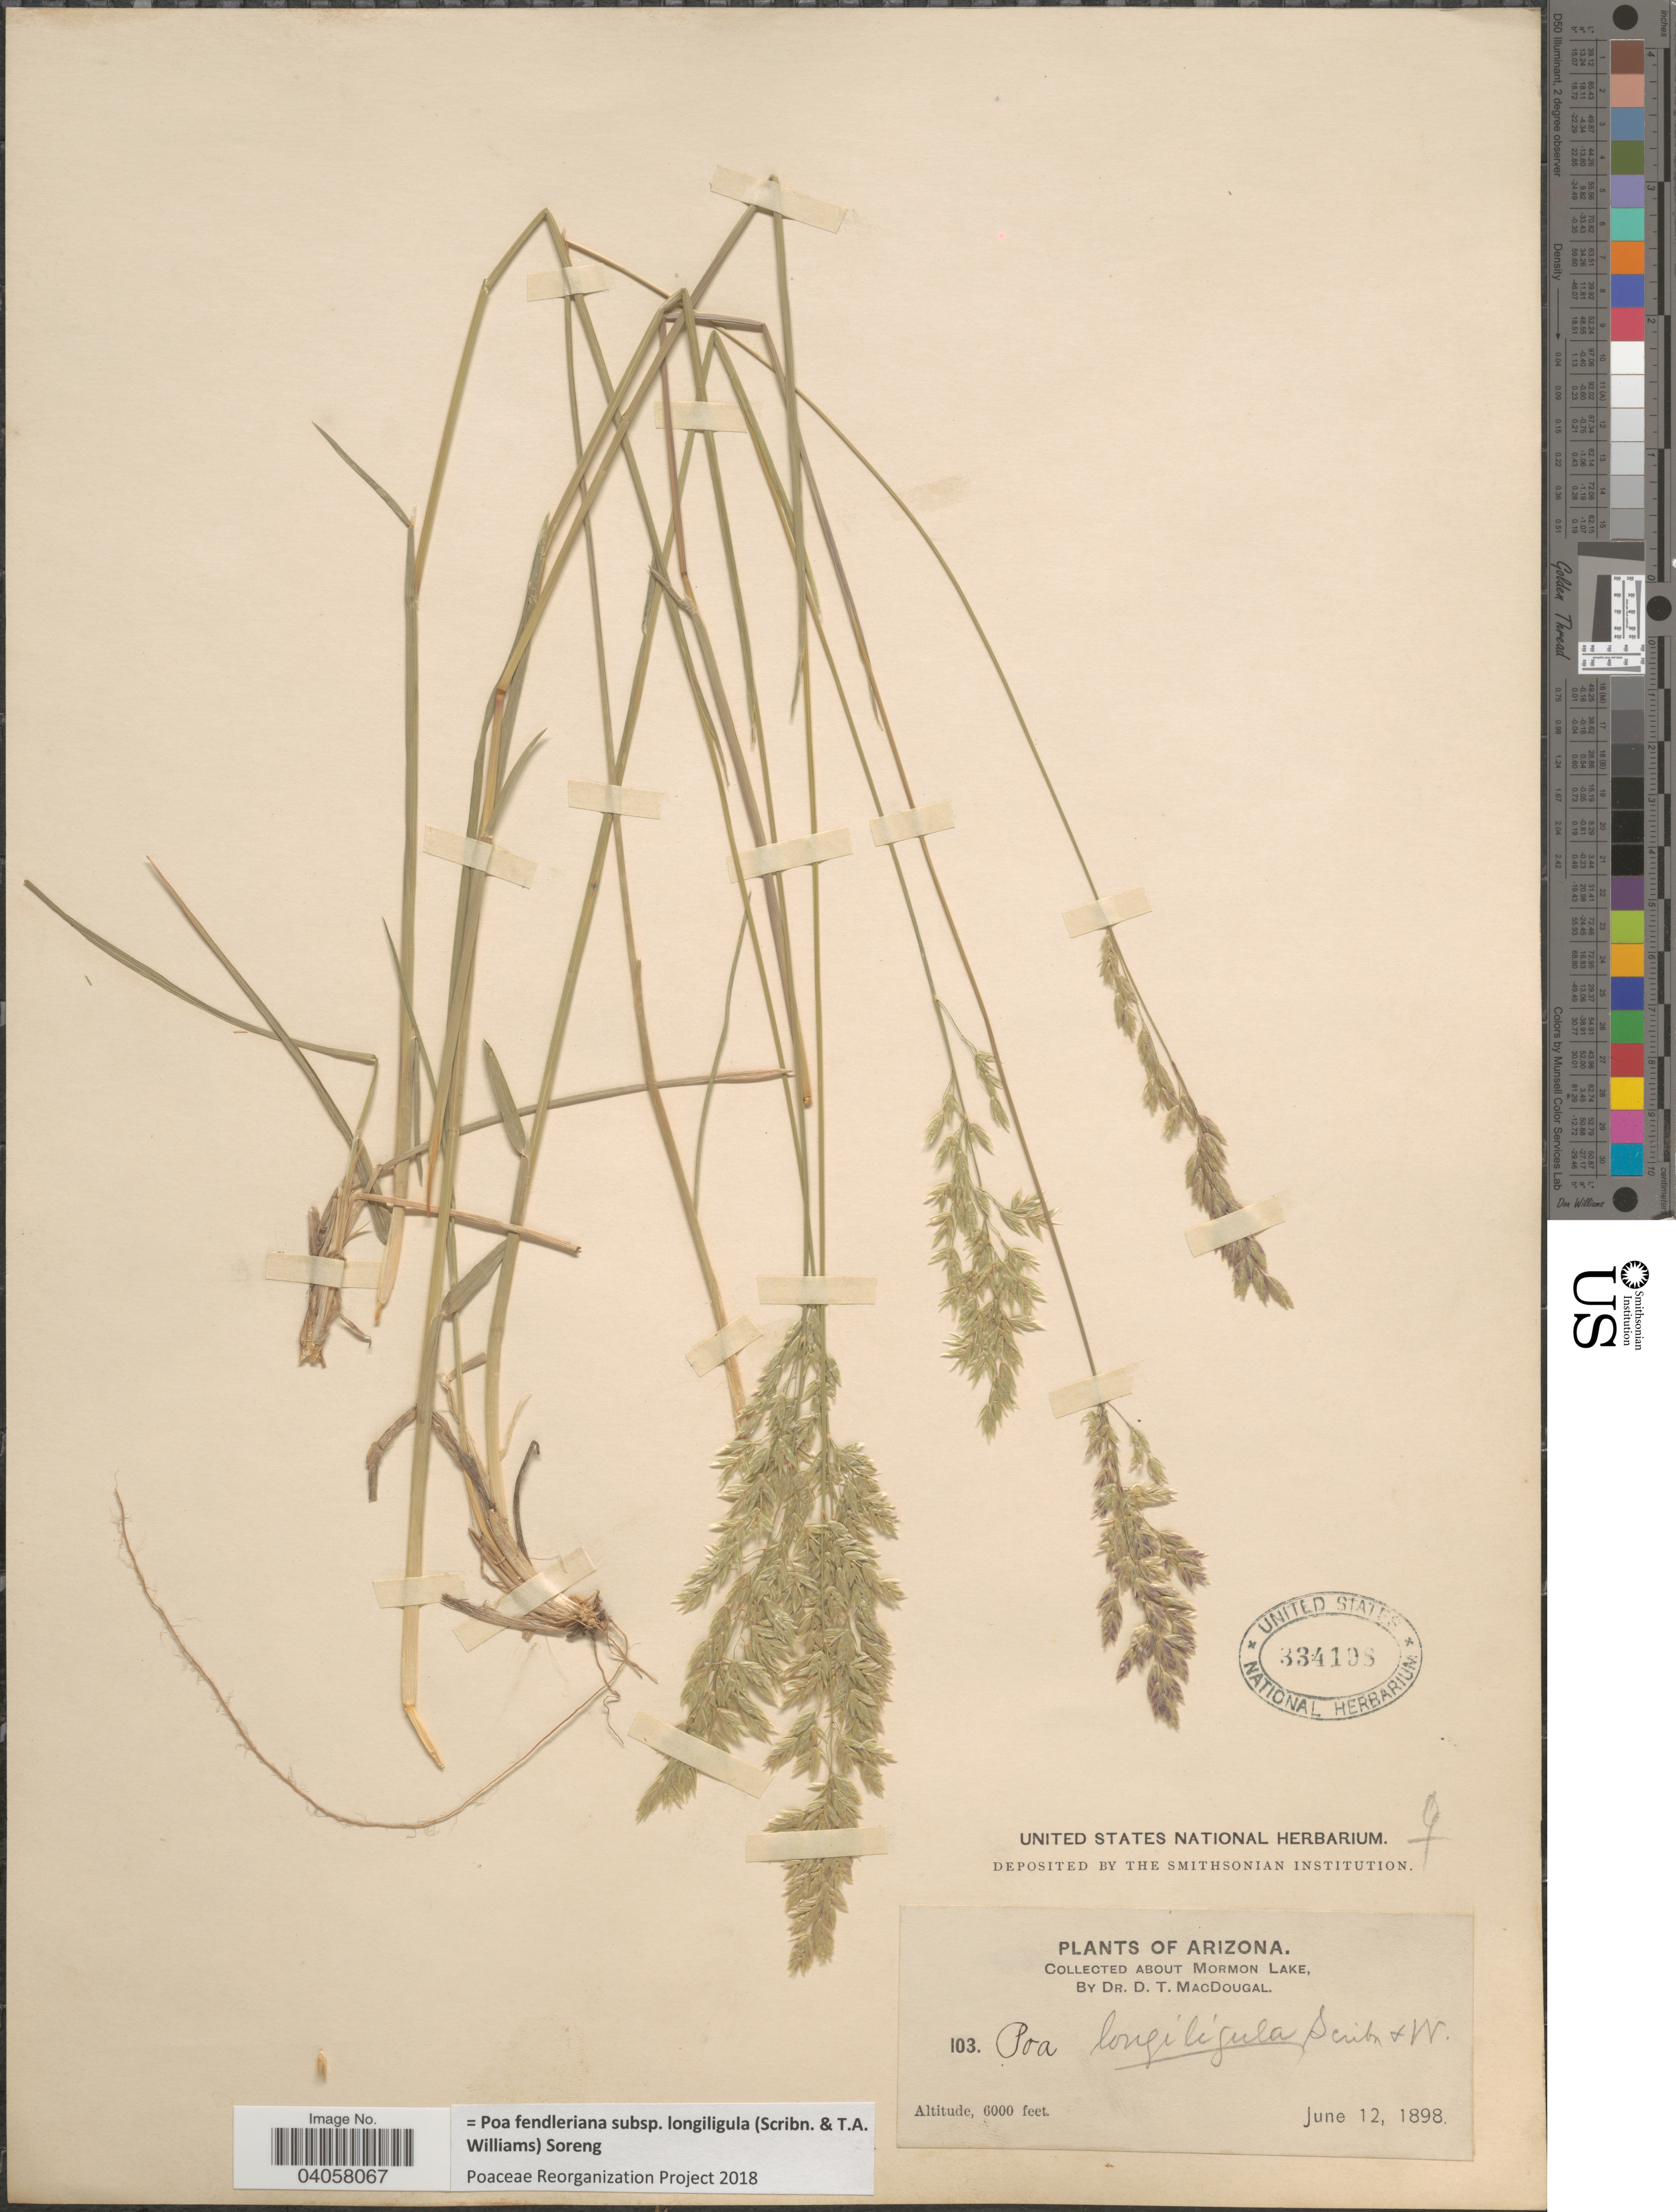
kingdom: Plantae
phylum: Tracheophyta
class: Liliopsida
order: Poales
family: Poaceae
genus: Poa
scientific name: Poa fendleriana subsp. longiligula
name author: (Scribn. & T.A. Williams) Soreng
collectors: D. T. MacDougal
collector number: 103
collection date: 1898-06-12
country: United States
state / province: Arizona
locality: About Mormon Lake.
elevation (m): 1829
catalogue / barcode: US 334198